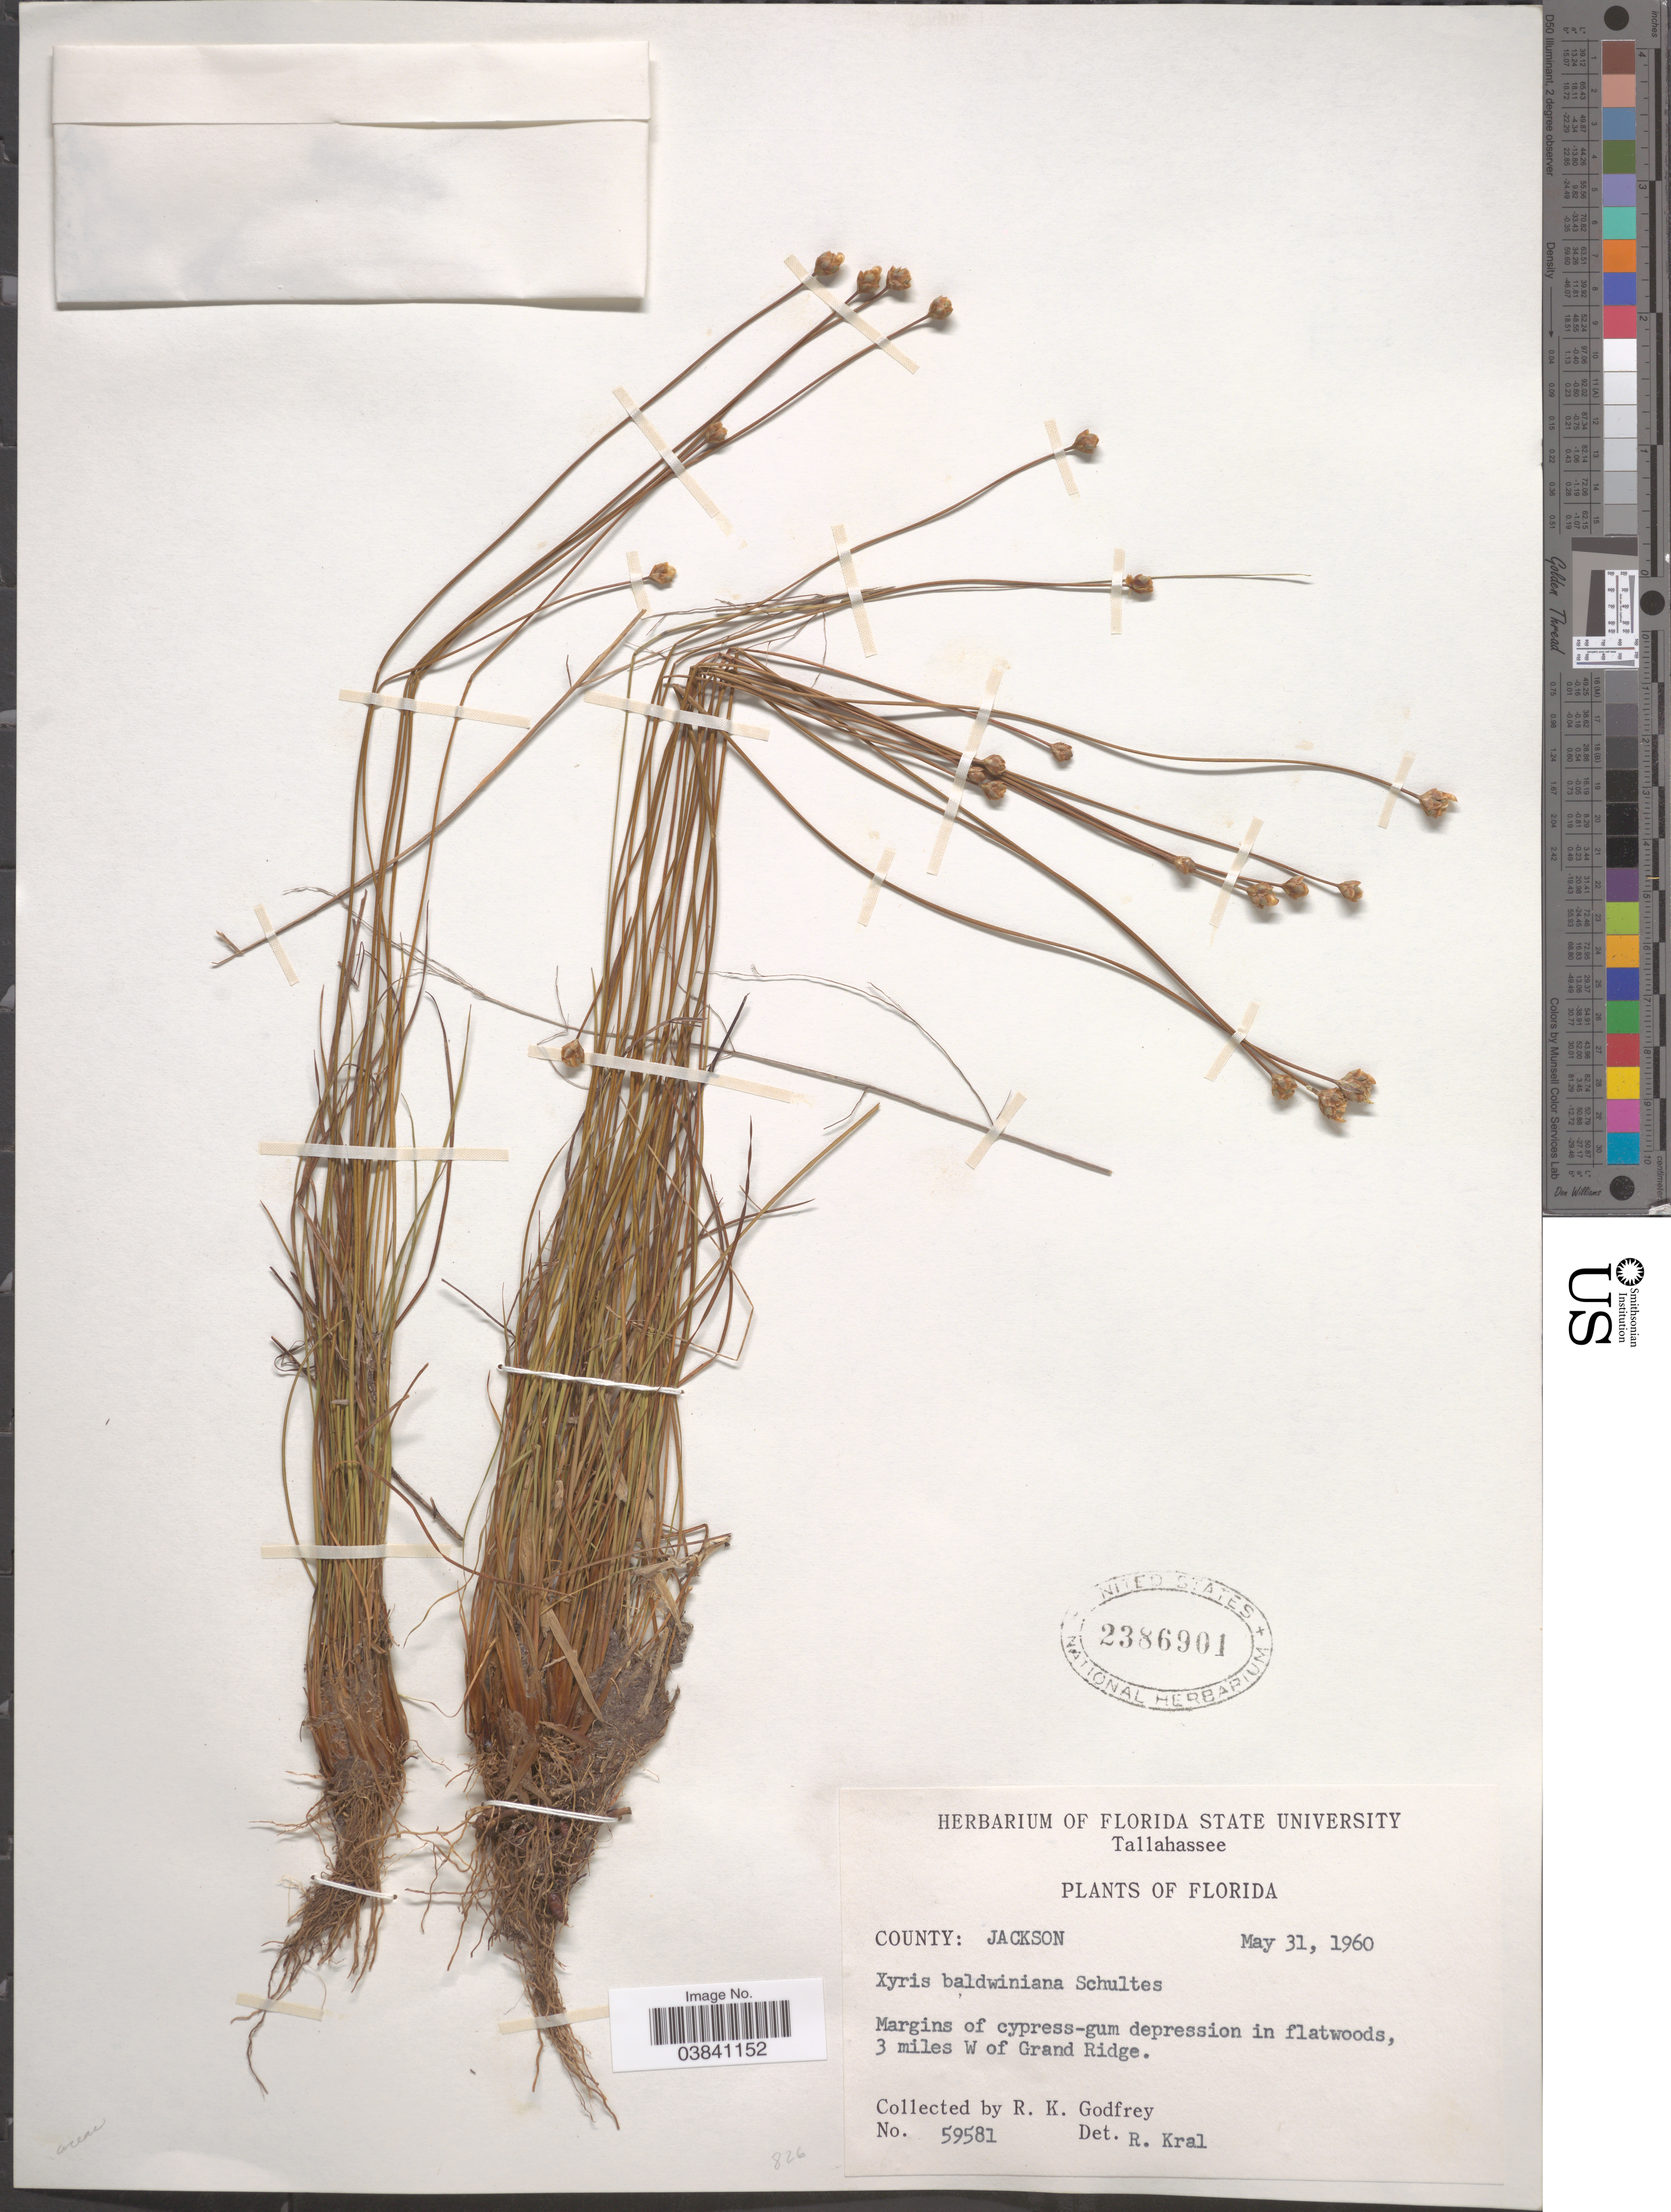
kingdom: Plantae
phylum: Tracheophyta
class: Liliopsida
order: Poales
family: Xyridaceae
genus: Xyris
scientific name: Xyris baldwiniana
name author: Schult.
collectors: R. K. Godfrey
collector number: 59581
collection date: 1960-05-31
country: United States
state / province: Florida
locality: Tallahassee. County: Jackson. Margins of cypress-gum depression in flatwoods, 3 miles W of Grand Ridge.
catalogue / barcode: US 2386901